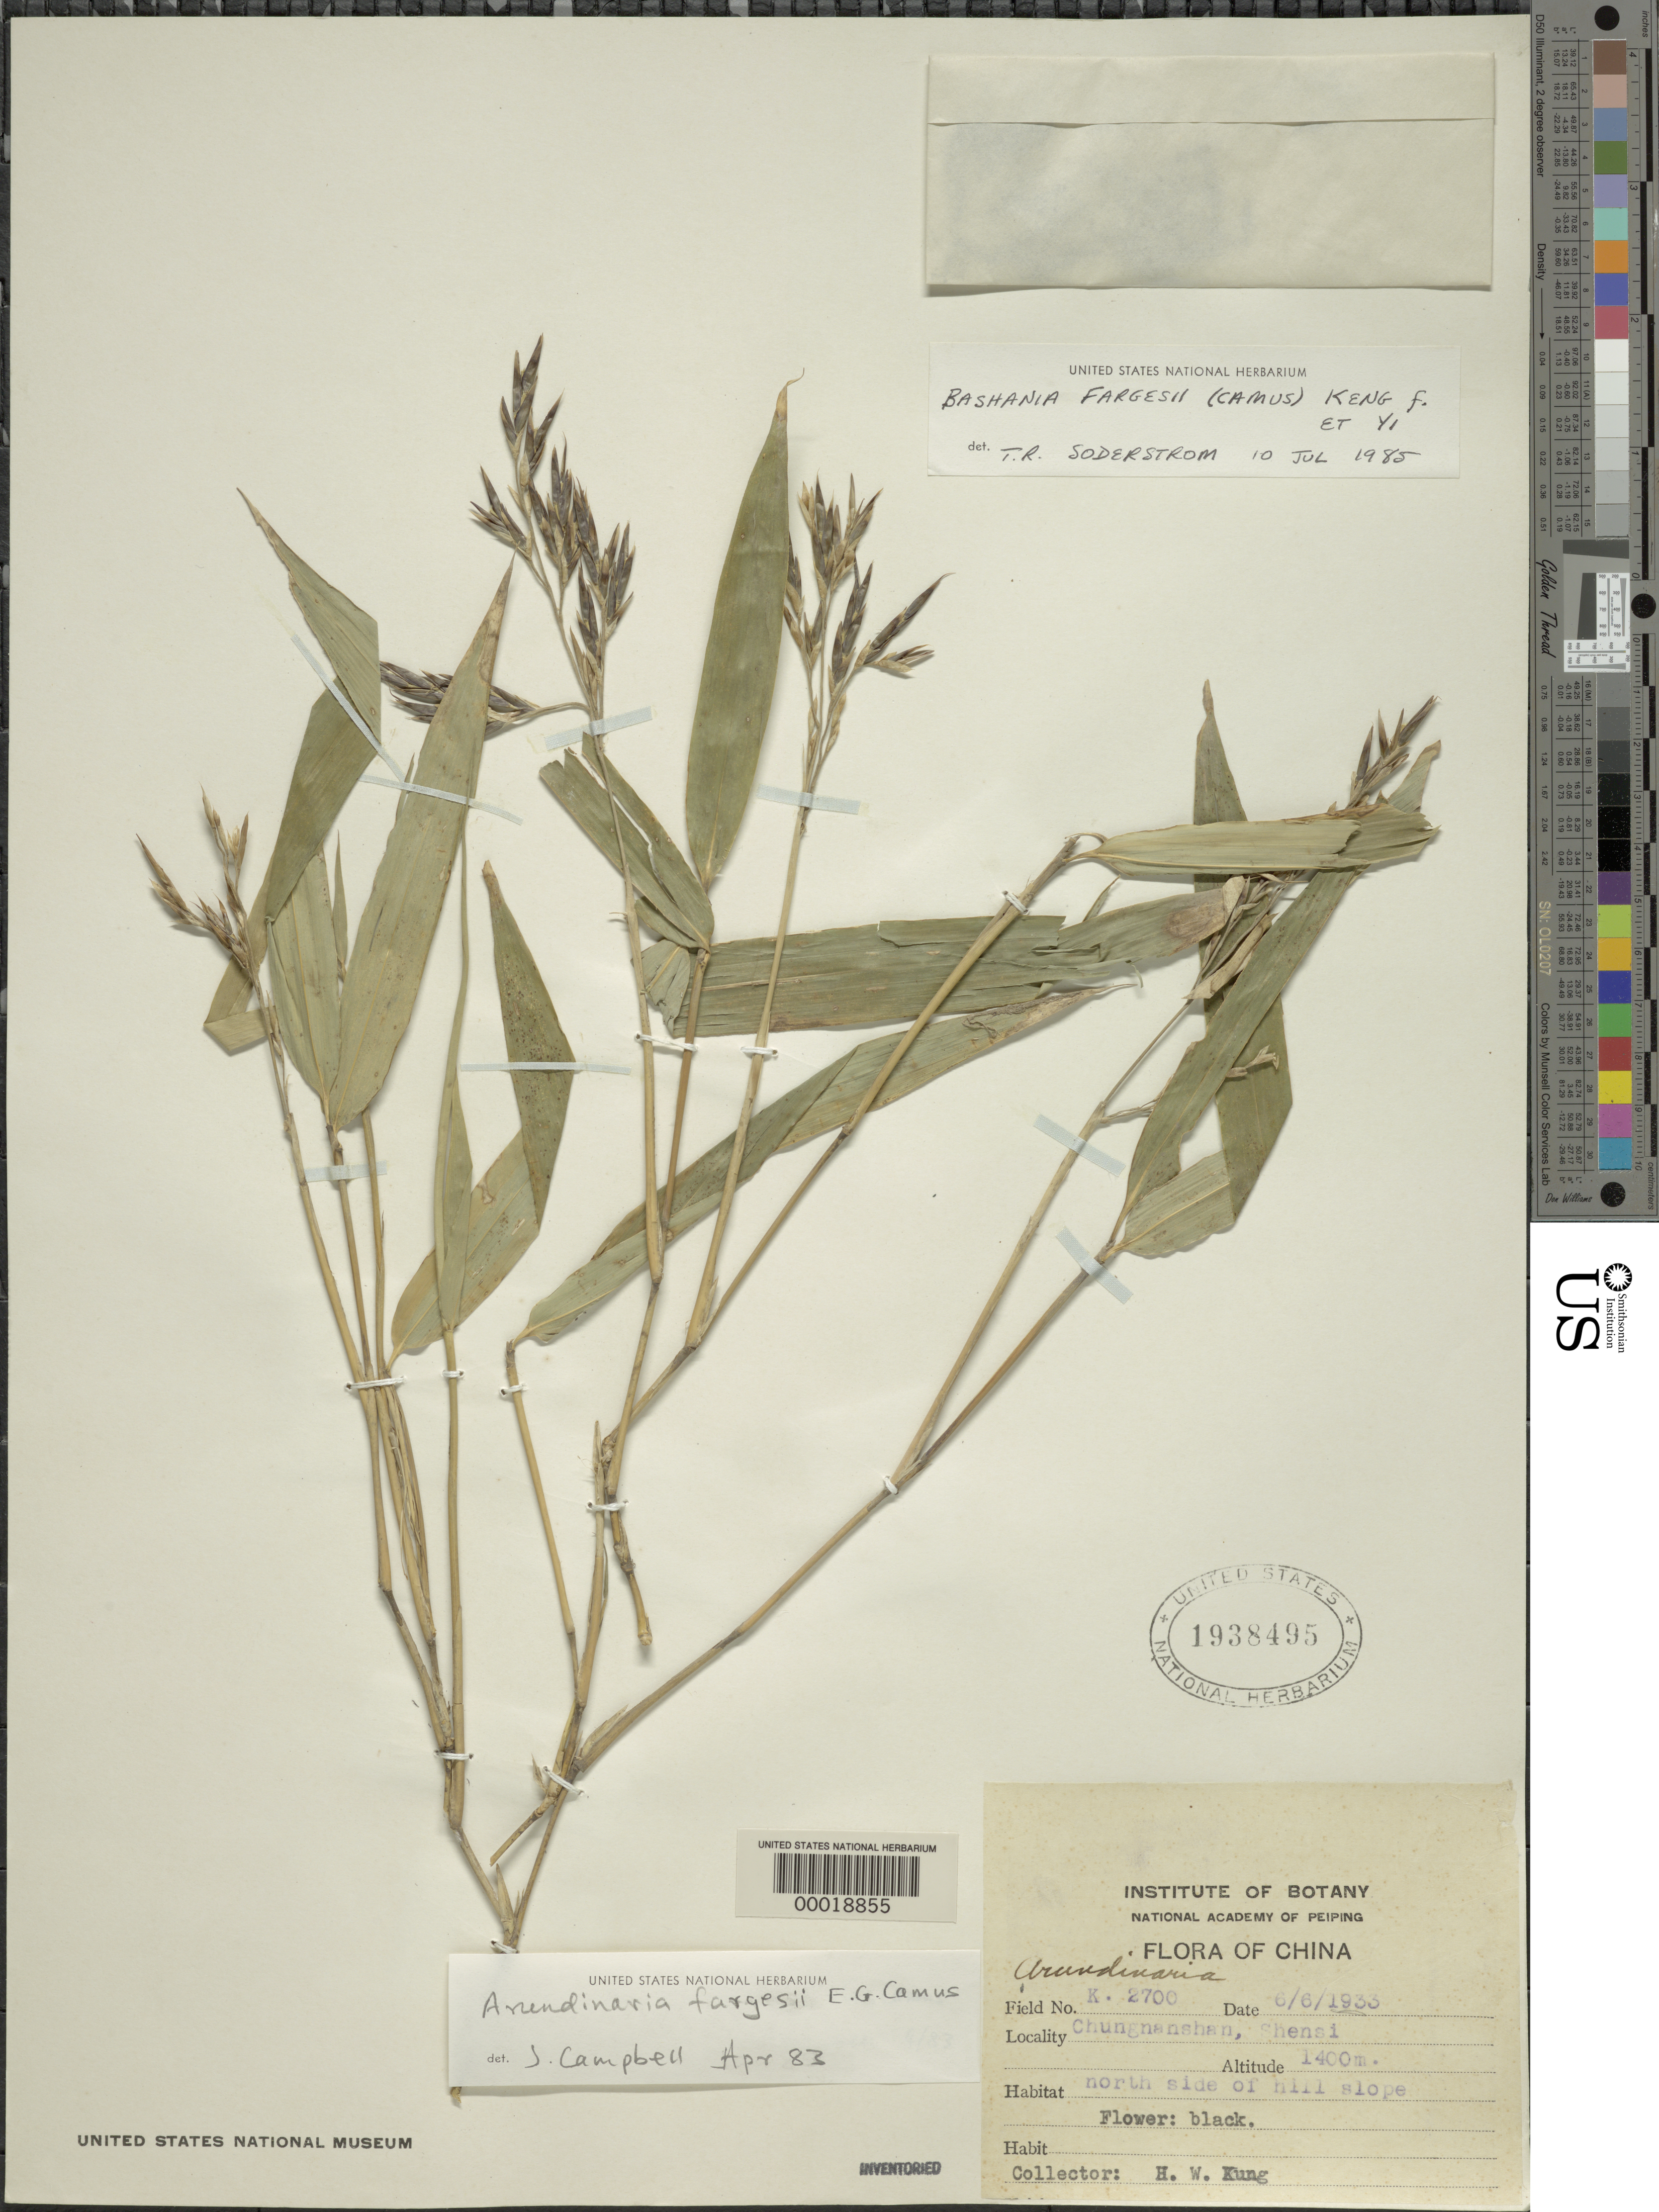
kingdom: Plantae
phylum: Tracheophyta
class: Liliopsida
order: Poales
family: Poaceae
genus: Bashania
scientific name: Bashania fargesii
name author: (E.G. Camus) Keng f. & T.P. Yi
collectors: H. Kung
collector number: K-2700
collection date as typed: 06 Jun 1933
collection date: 1933-06-06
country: China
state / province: Shaanxi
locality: Chungnanshan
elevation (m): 1400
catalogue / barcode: US 1938495